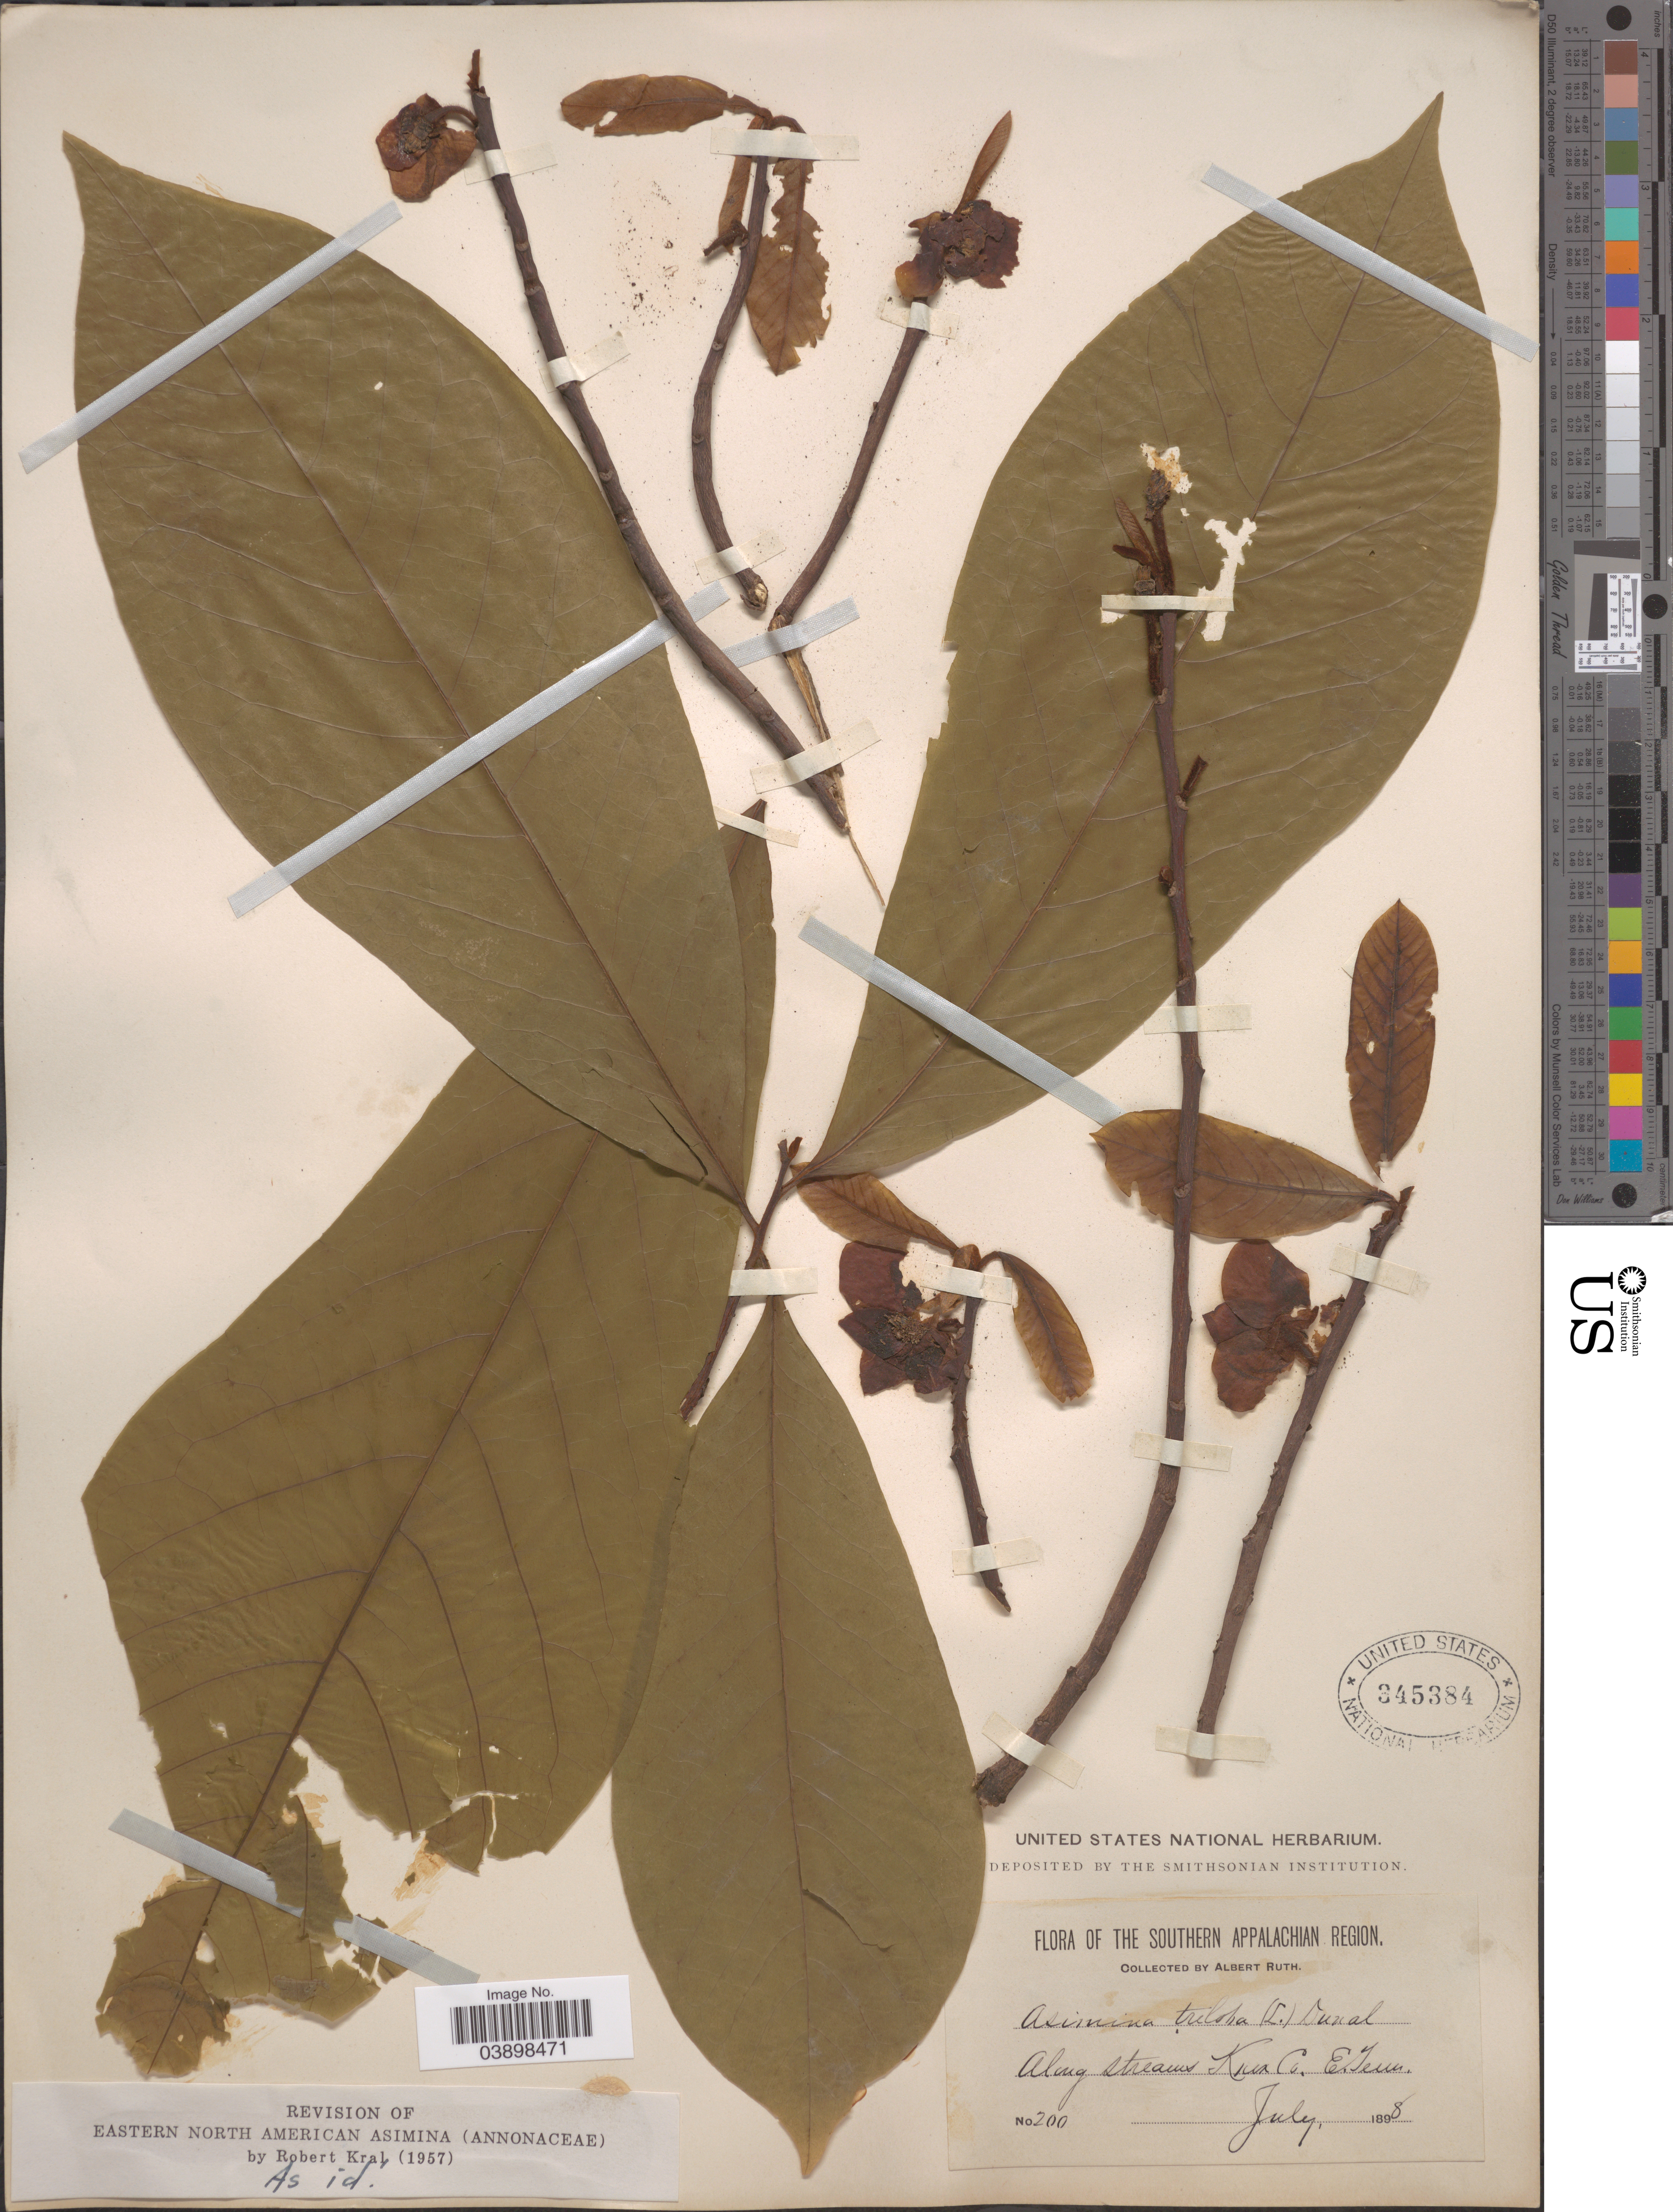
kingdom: Plantae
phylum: Tracheophyta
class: Magnoliopsida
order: Magnoliales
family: Annonaceae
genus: Asimina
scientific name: Asimina triloba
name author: (L.) Dunal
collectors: A. Ruth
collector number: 200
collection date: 1898-07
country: United States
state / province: Tennessee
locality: The Southern Appalachian Region. Along stream. Knox Co. E. Tenn.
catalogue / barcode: US 345384